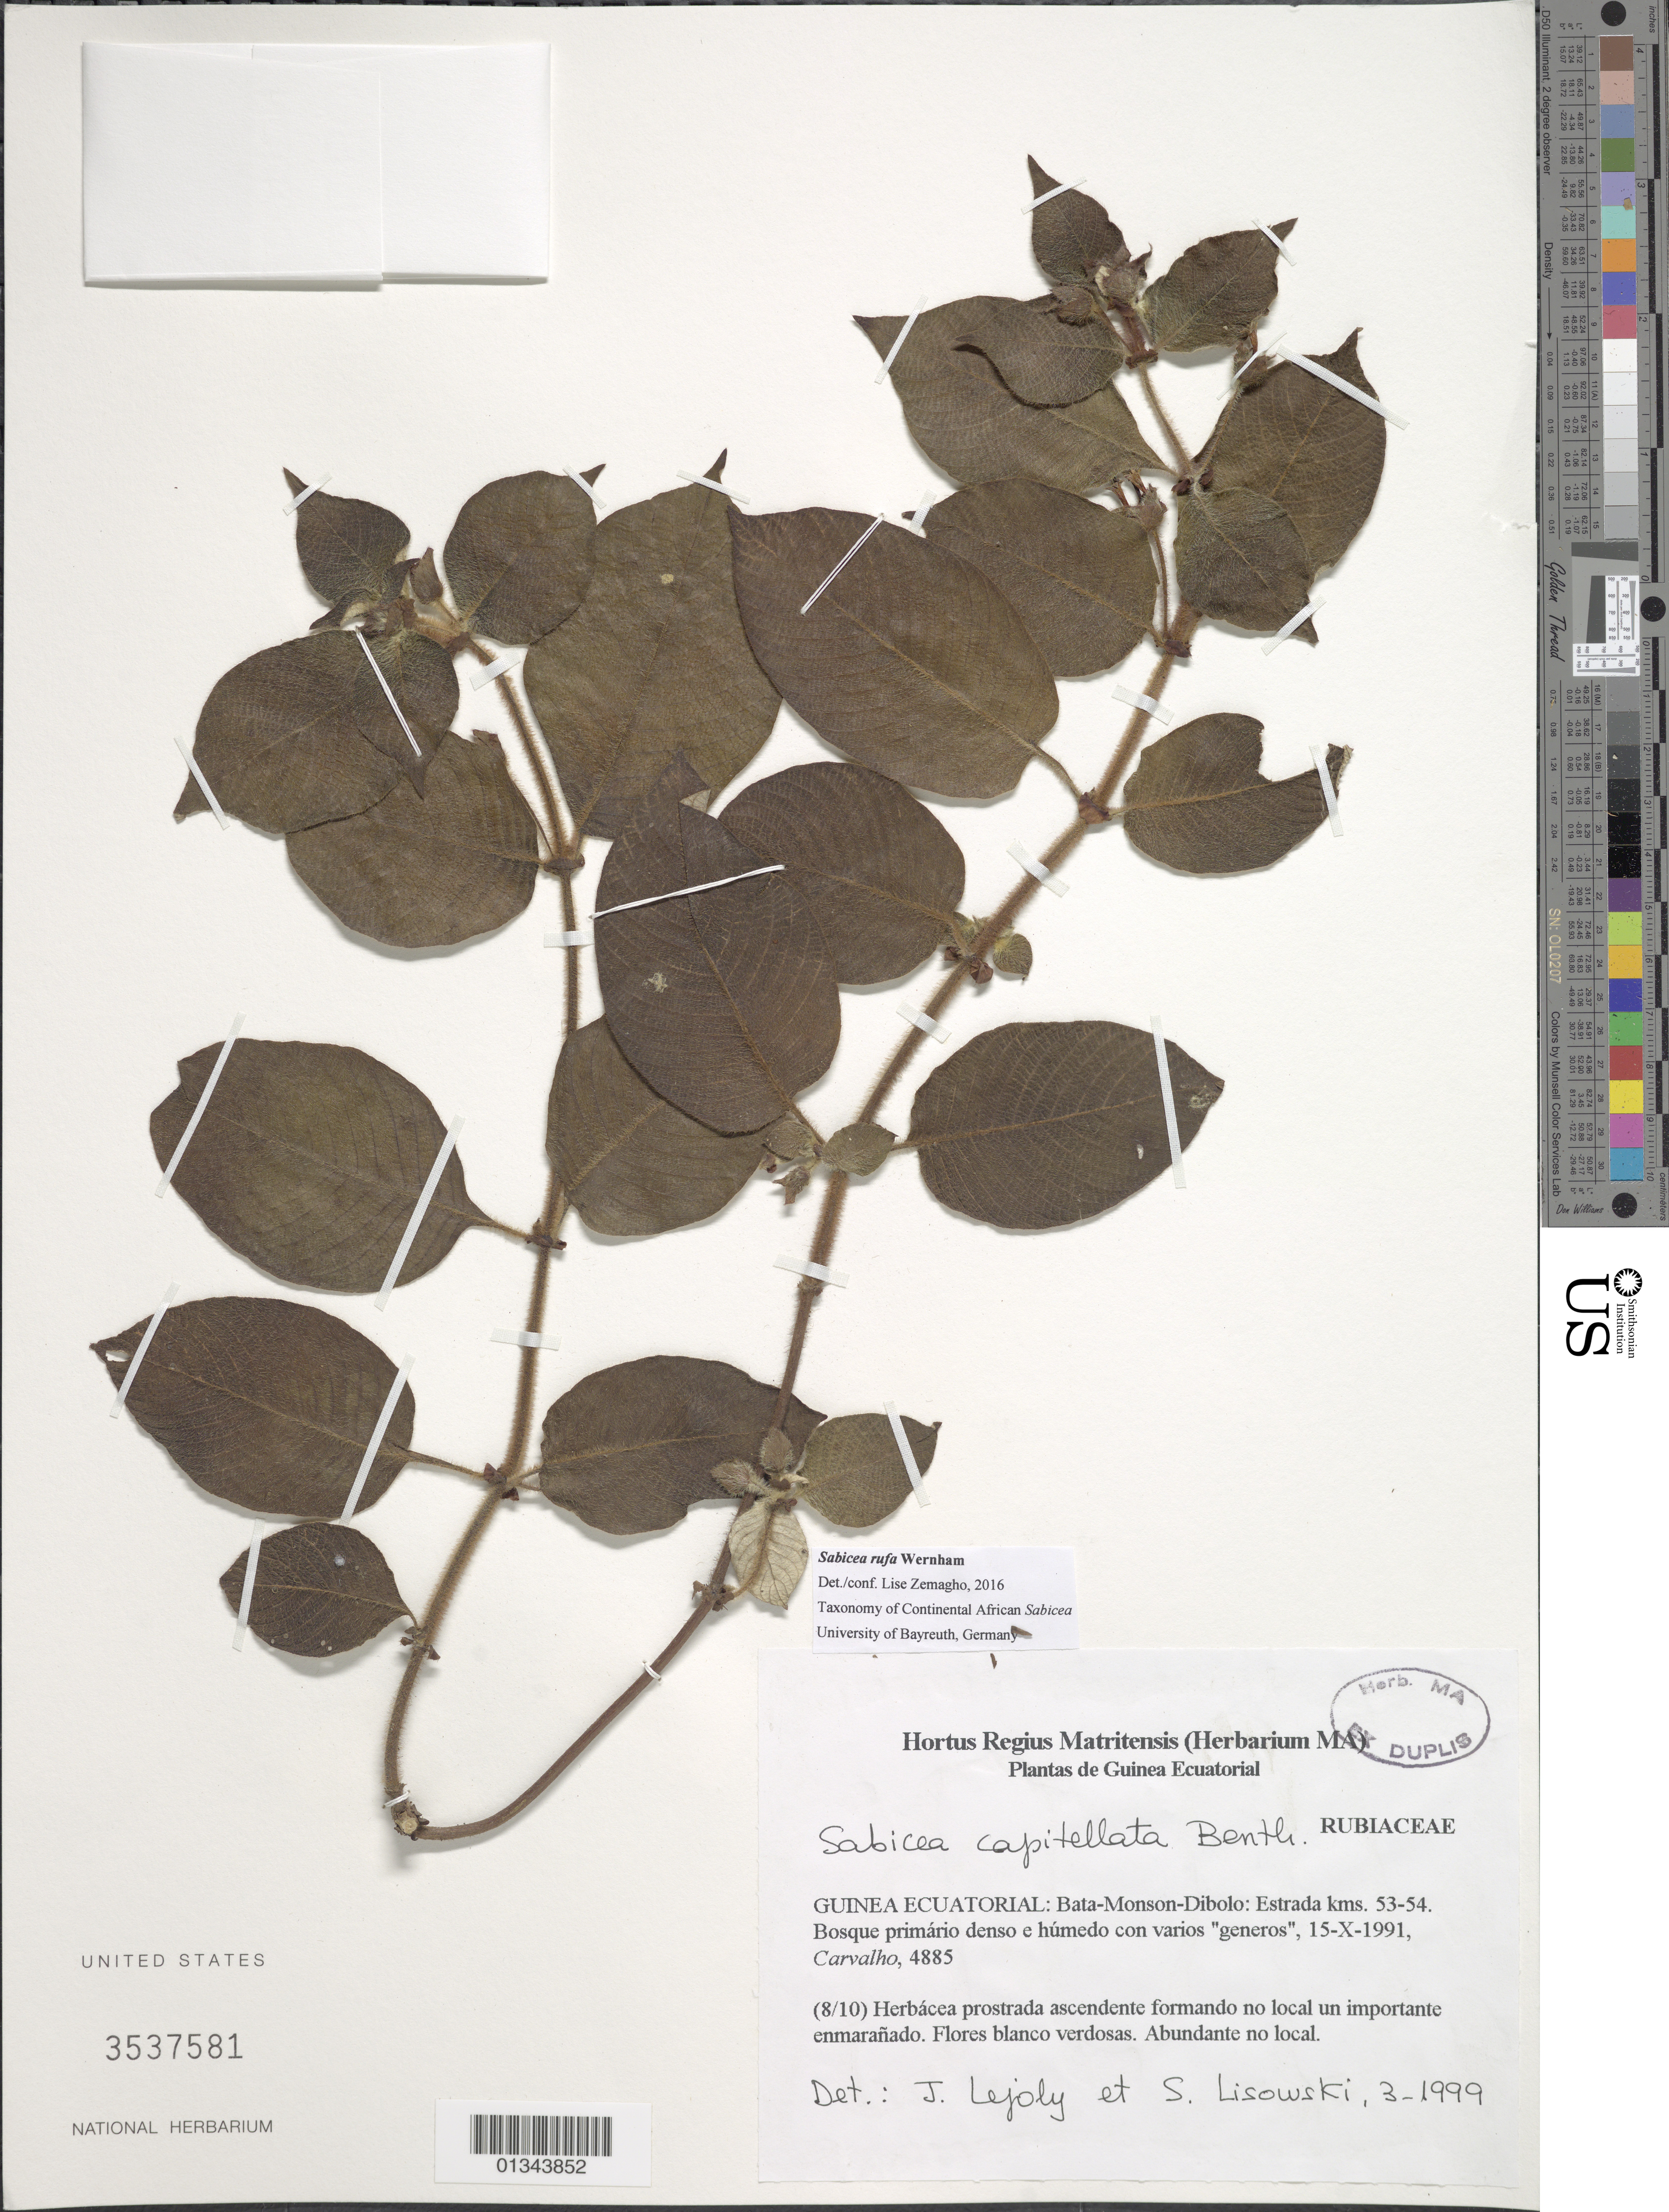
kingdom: Plantae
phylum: Tracheophyta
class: Magnoliopsida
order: Gentianales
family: Rubiaceae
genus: Sabicea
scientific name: Sabicea rufa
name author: Wernham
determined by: Zemagho, Lise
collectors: M. F. Carvalho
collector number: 4885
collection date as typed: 15-X-1991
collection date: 1991-10-15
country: Equatorial Guinea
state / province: Litoral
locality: Bata-Monson-Dibolo. Estrada kms 53-54.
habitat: Bosque primario denso e humedo con varios "generos".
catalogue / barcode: US 3537581